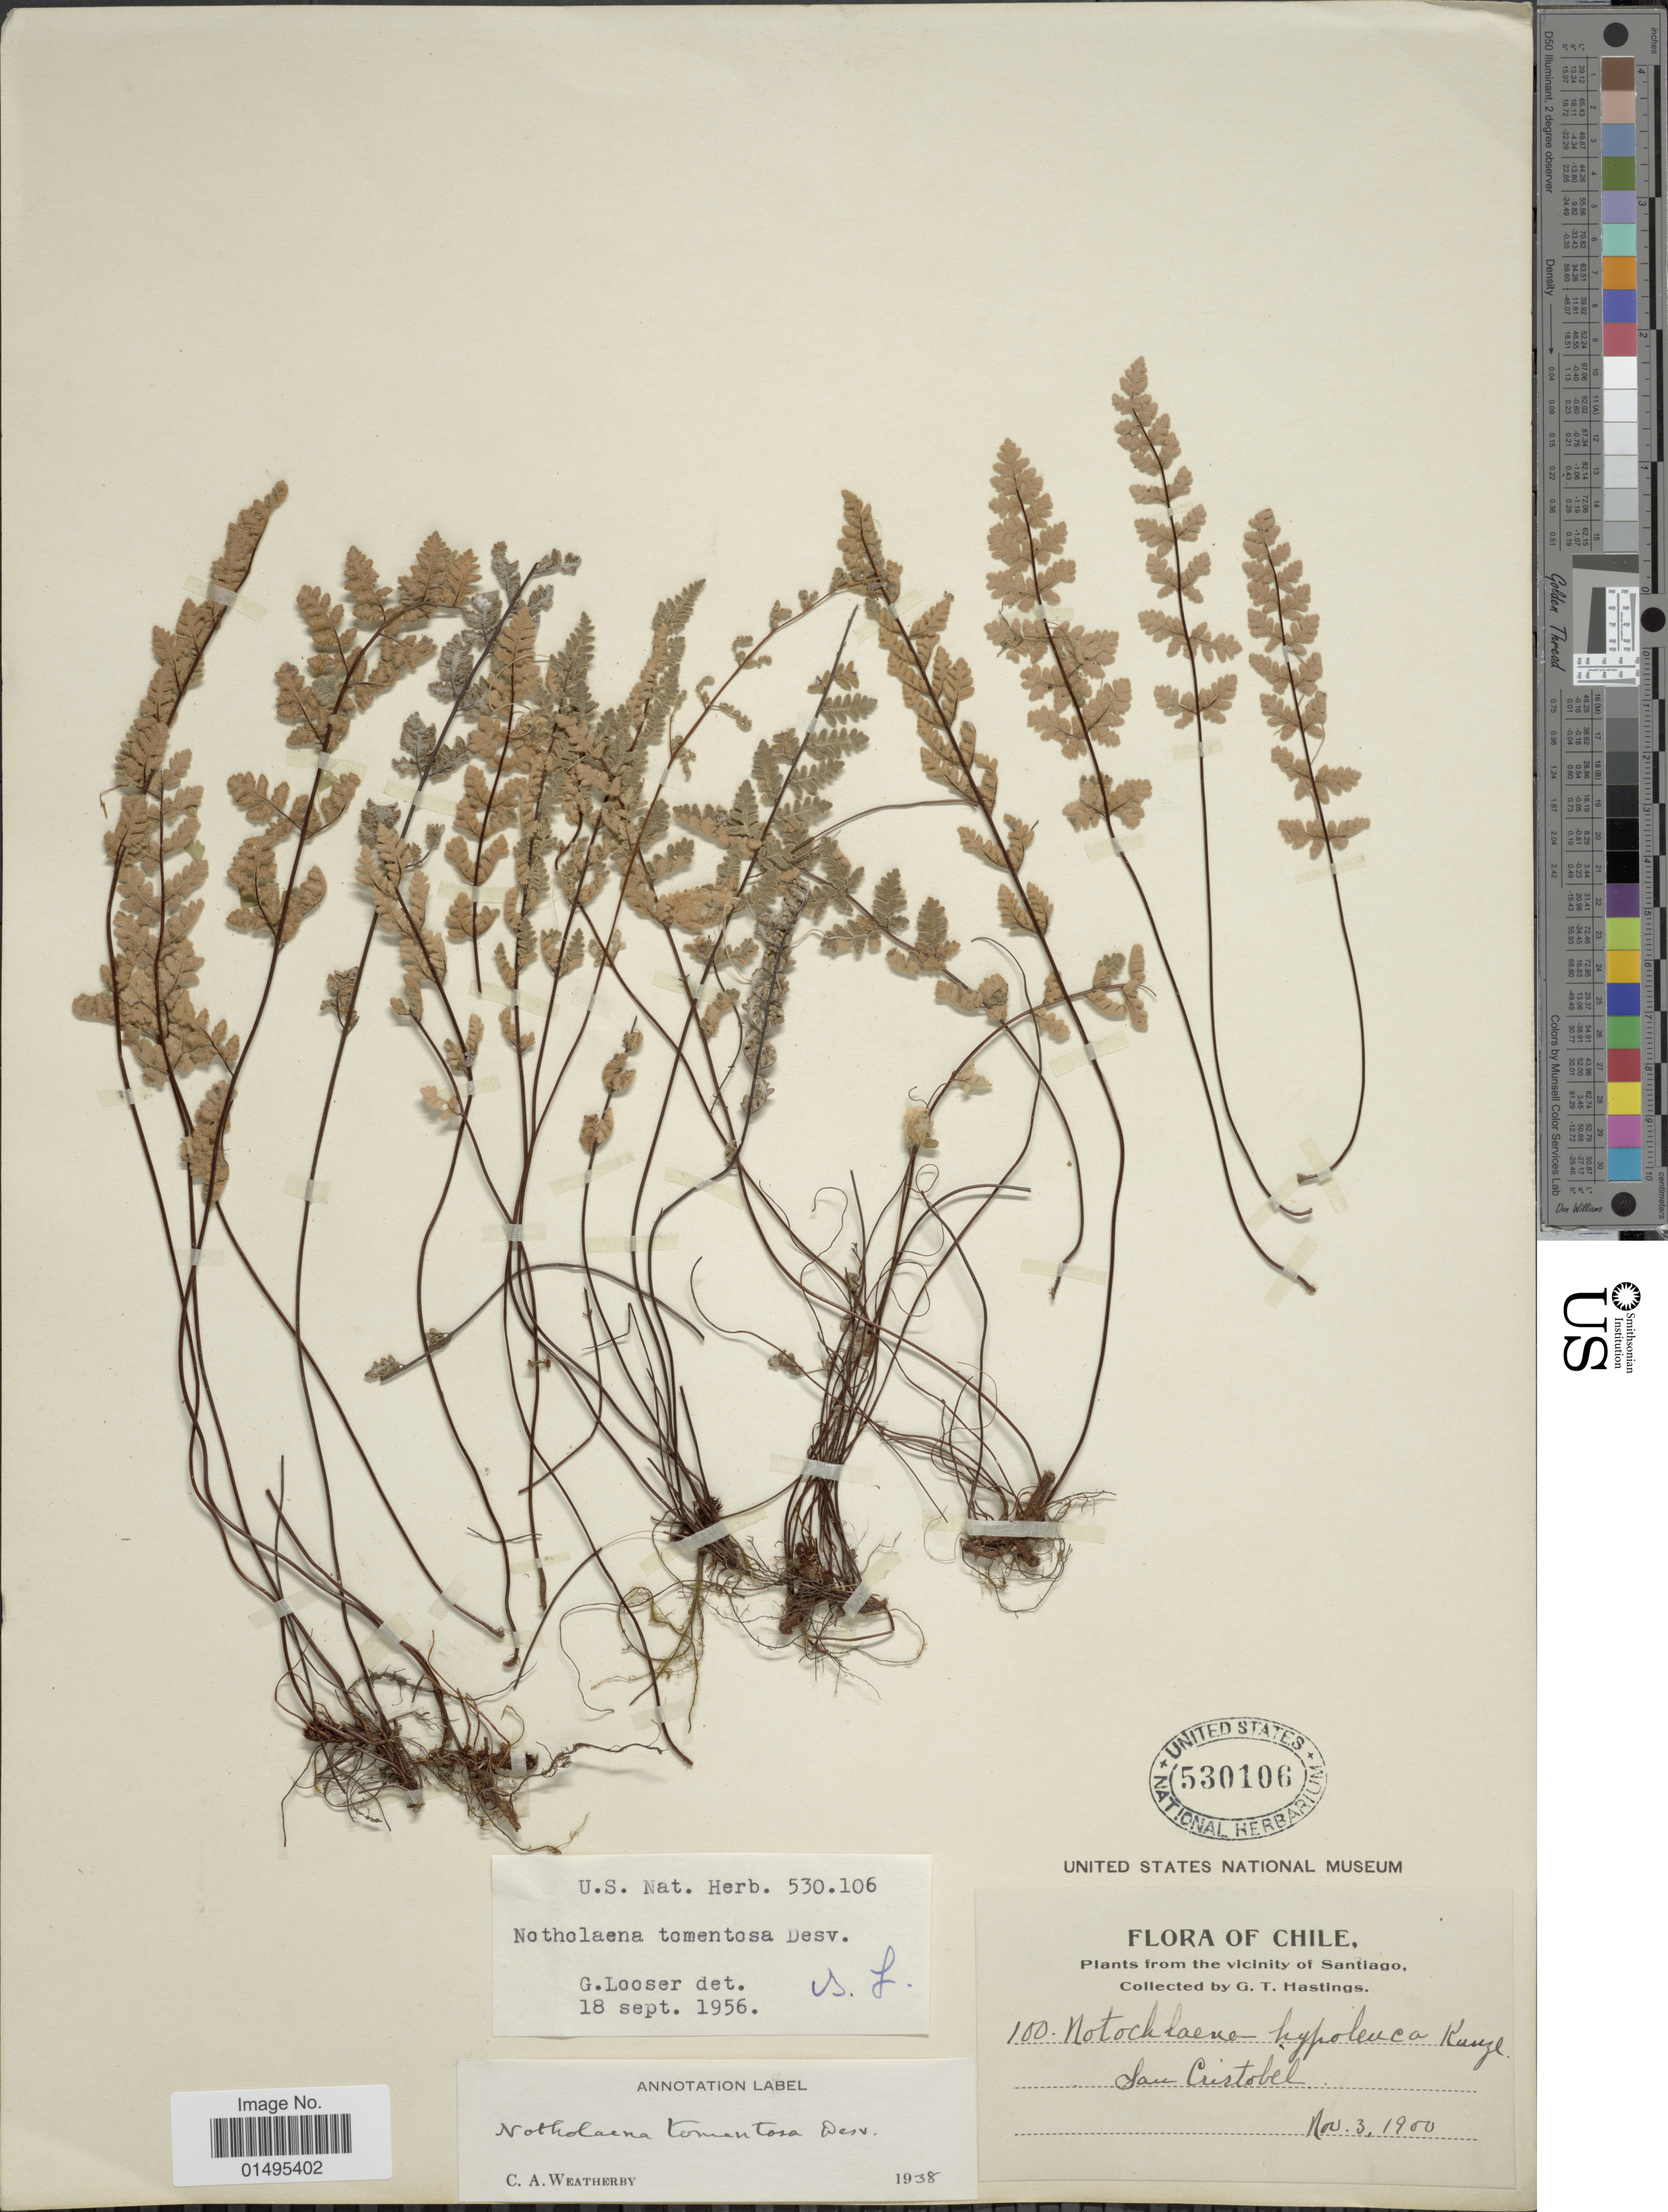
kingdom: Plantae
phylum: Tracheophyta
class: Polypodiopsida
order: Polypodiales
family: Pteridaceae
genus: Myriopteris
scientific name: Myriopteris tomentosa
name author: (Link) Fée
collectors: G. Hastings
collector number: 100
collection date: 1900-11-03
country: Chile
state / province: Región Metropolitana (RM)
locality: Vicinity of Santiago, San Cristobel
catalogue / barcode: US 530106